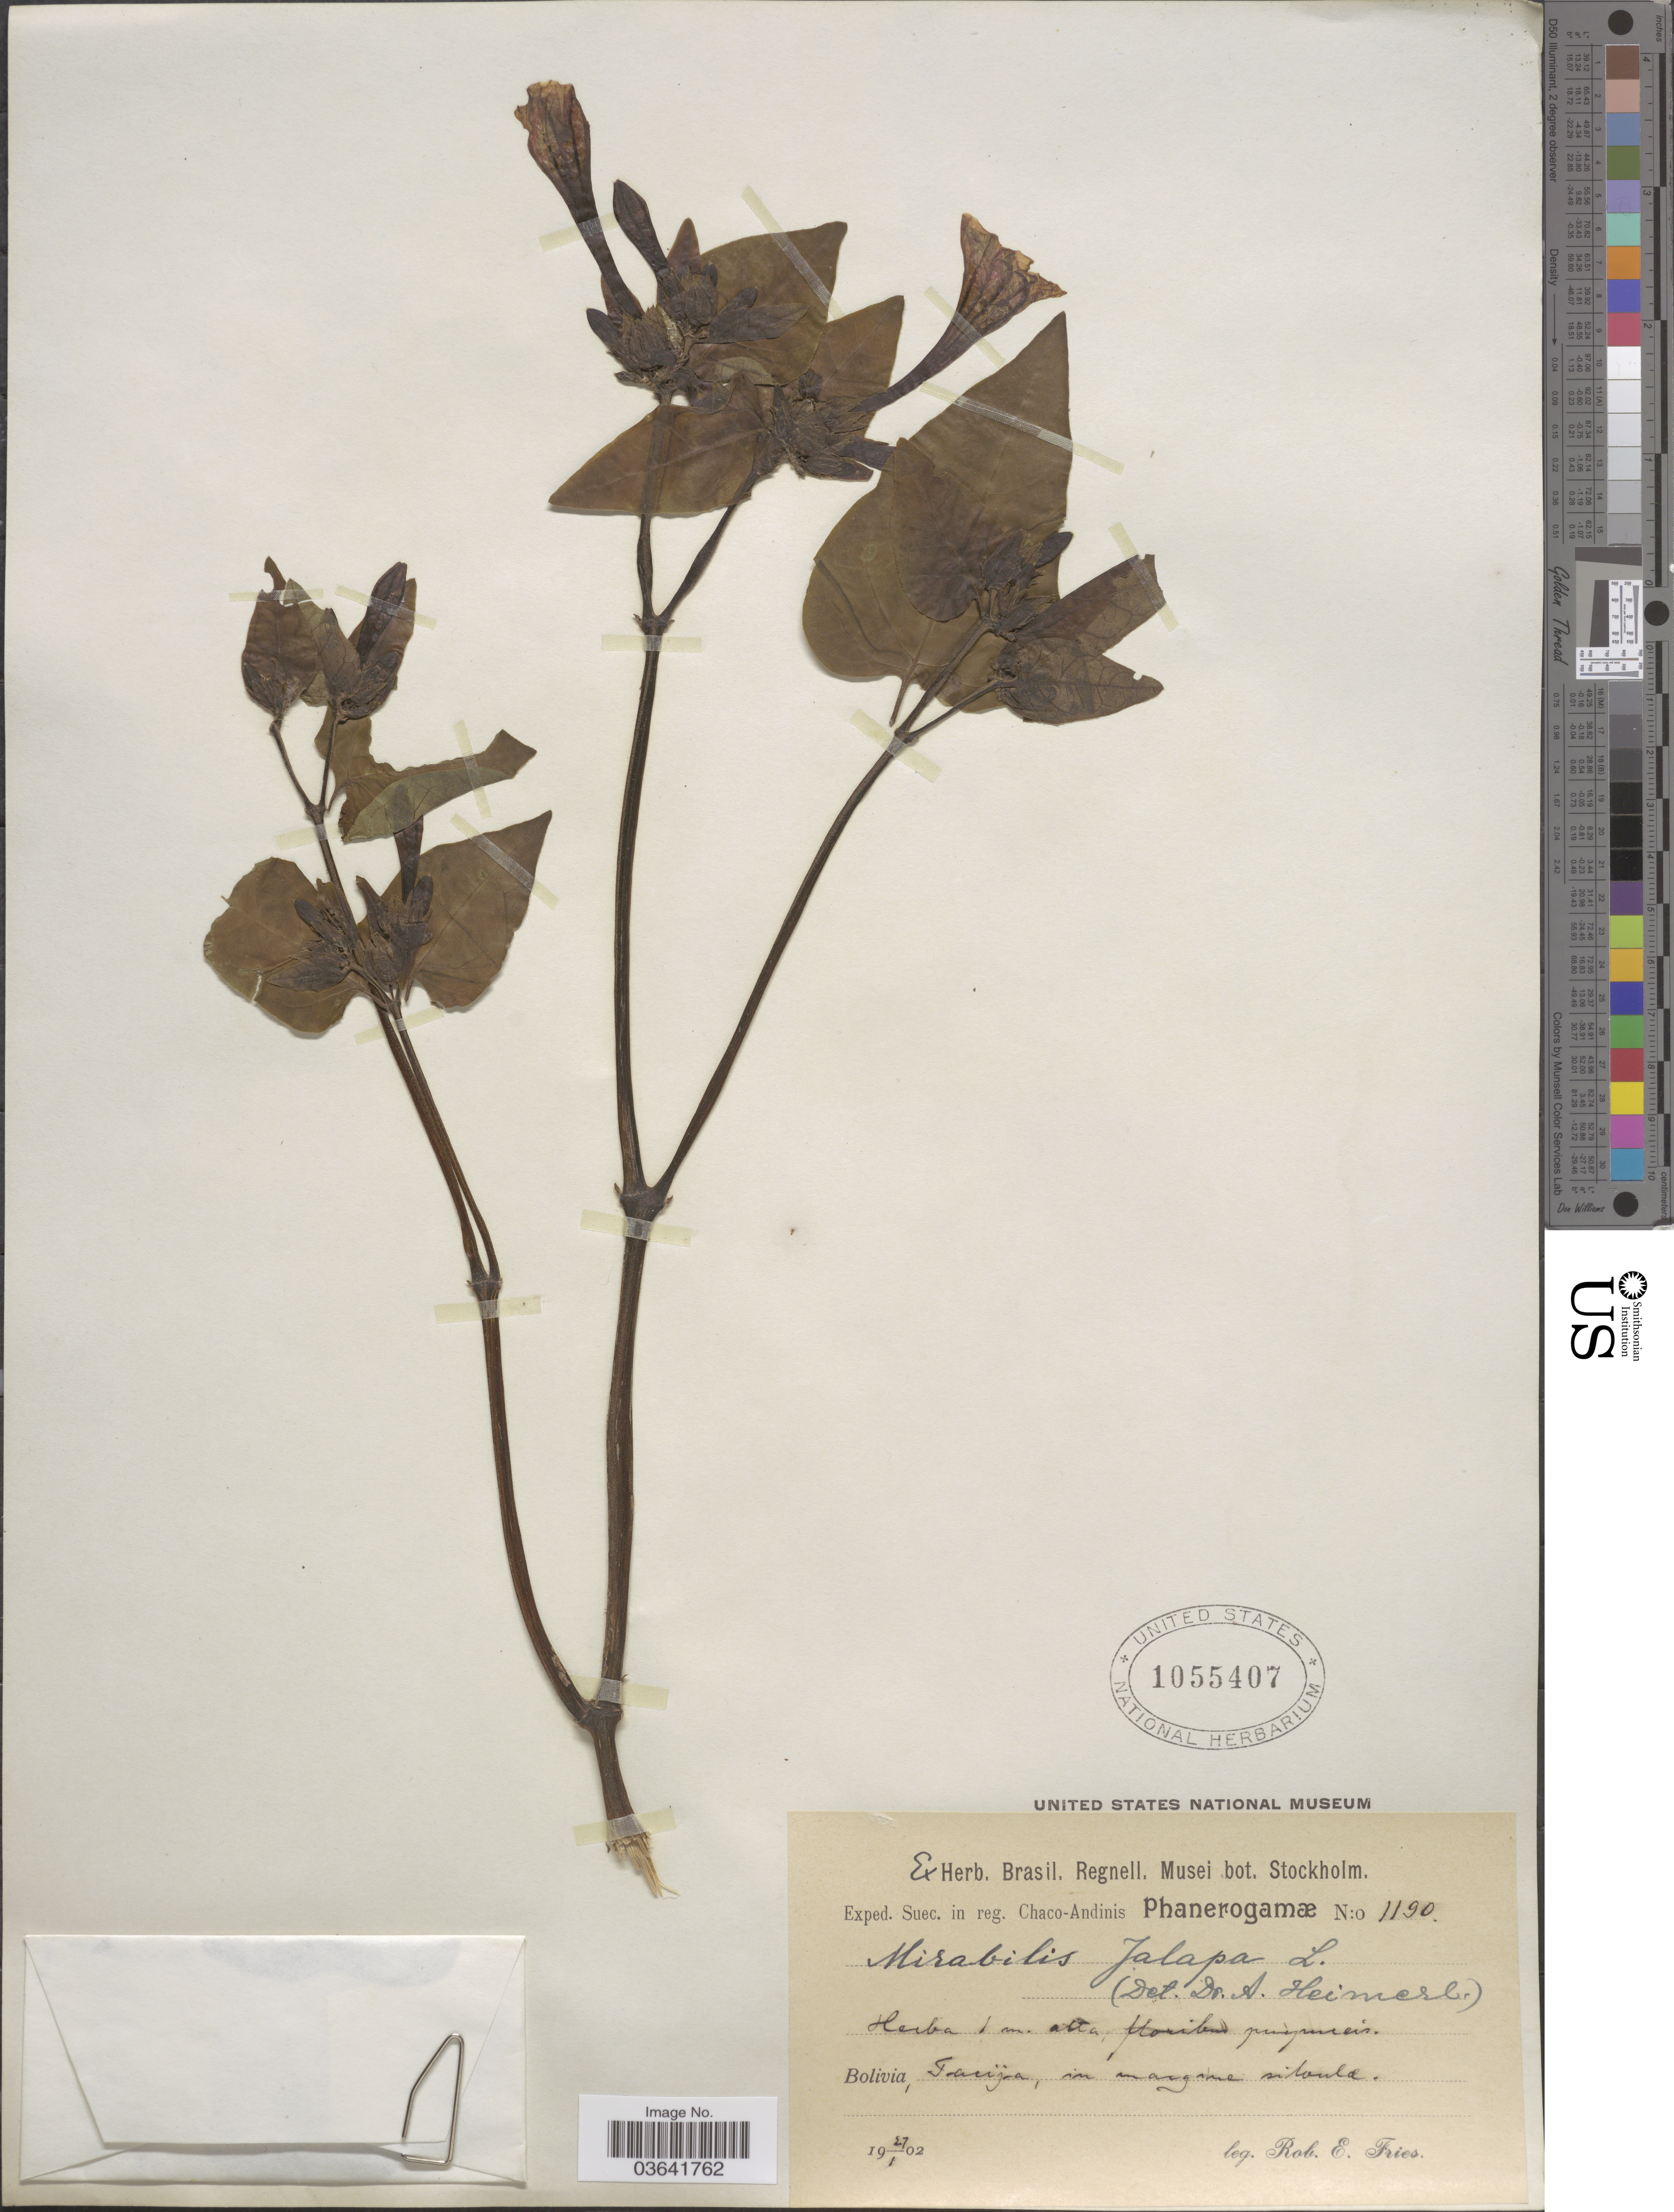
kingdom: Plantae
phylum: Tracheophyta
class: Magnoliopsida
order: Caryophyllales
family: Nyctaginaceae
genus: Mirabilis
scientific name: Mirabilis jalapa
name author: L.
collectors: R. E. Fries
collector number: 1190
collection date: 1902-01-27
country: Bolivia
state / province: Tarija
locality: Tarija In margine silanlae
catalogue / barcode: US 1055407